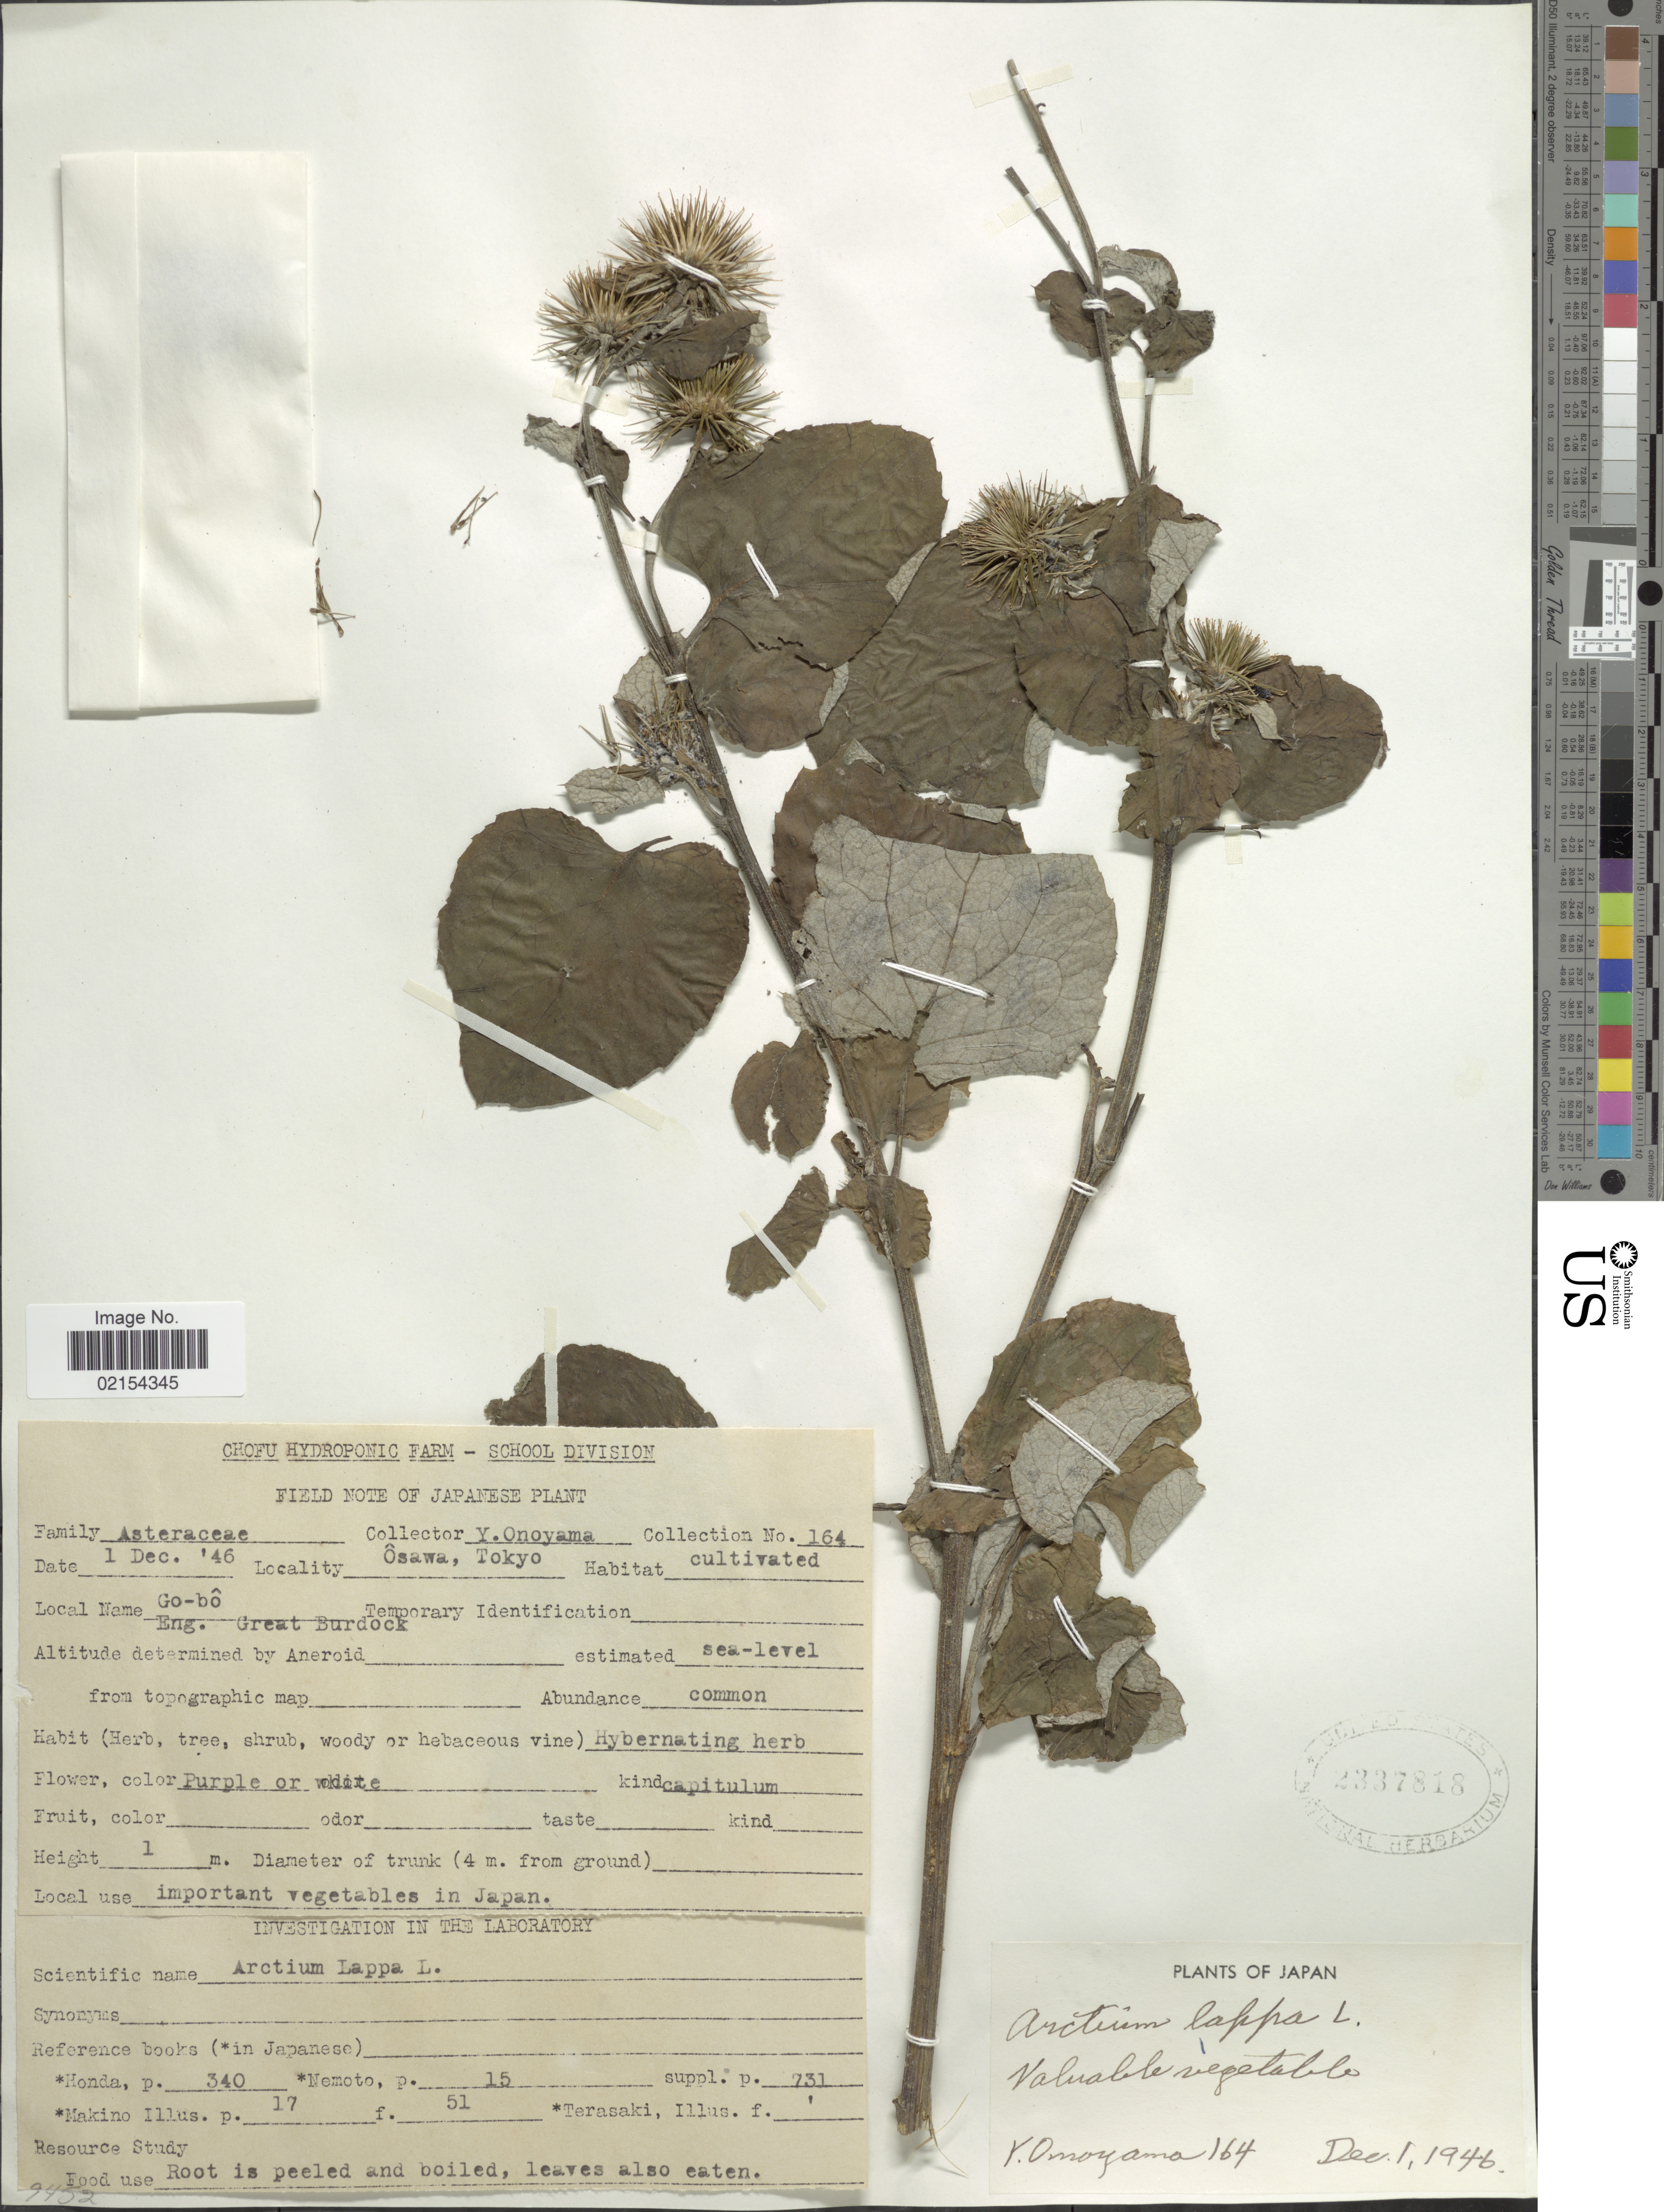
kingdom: Plantae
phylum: Tracheophyta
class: Magnoliopsida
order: Asterales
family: Asteraceae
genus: Arctium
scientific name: Arctium lappa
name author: L.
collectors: Onoyama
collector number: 164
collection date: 1946-12-01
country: Japan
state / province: Tokyo, Federal City of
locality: Osawa, Tokyo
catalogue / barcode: US 2337818